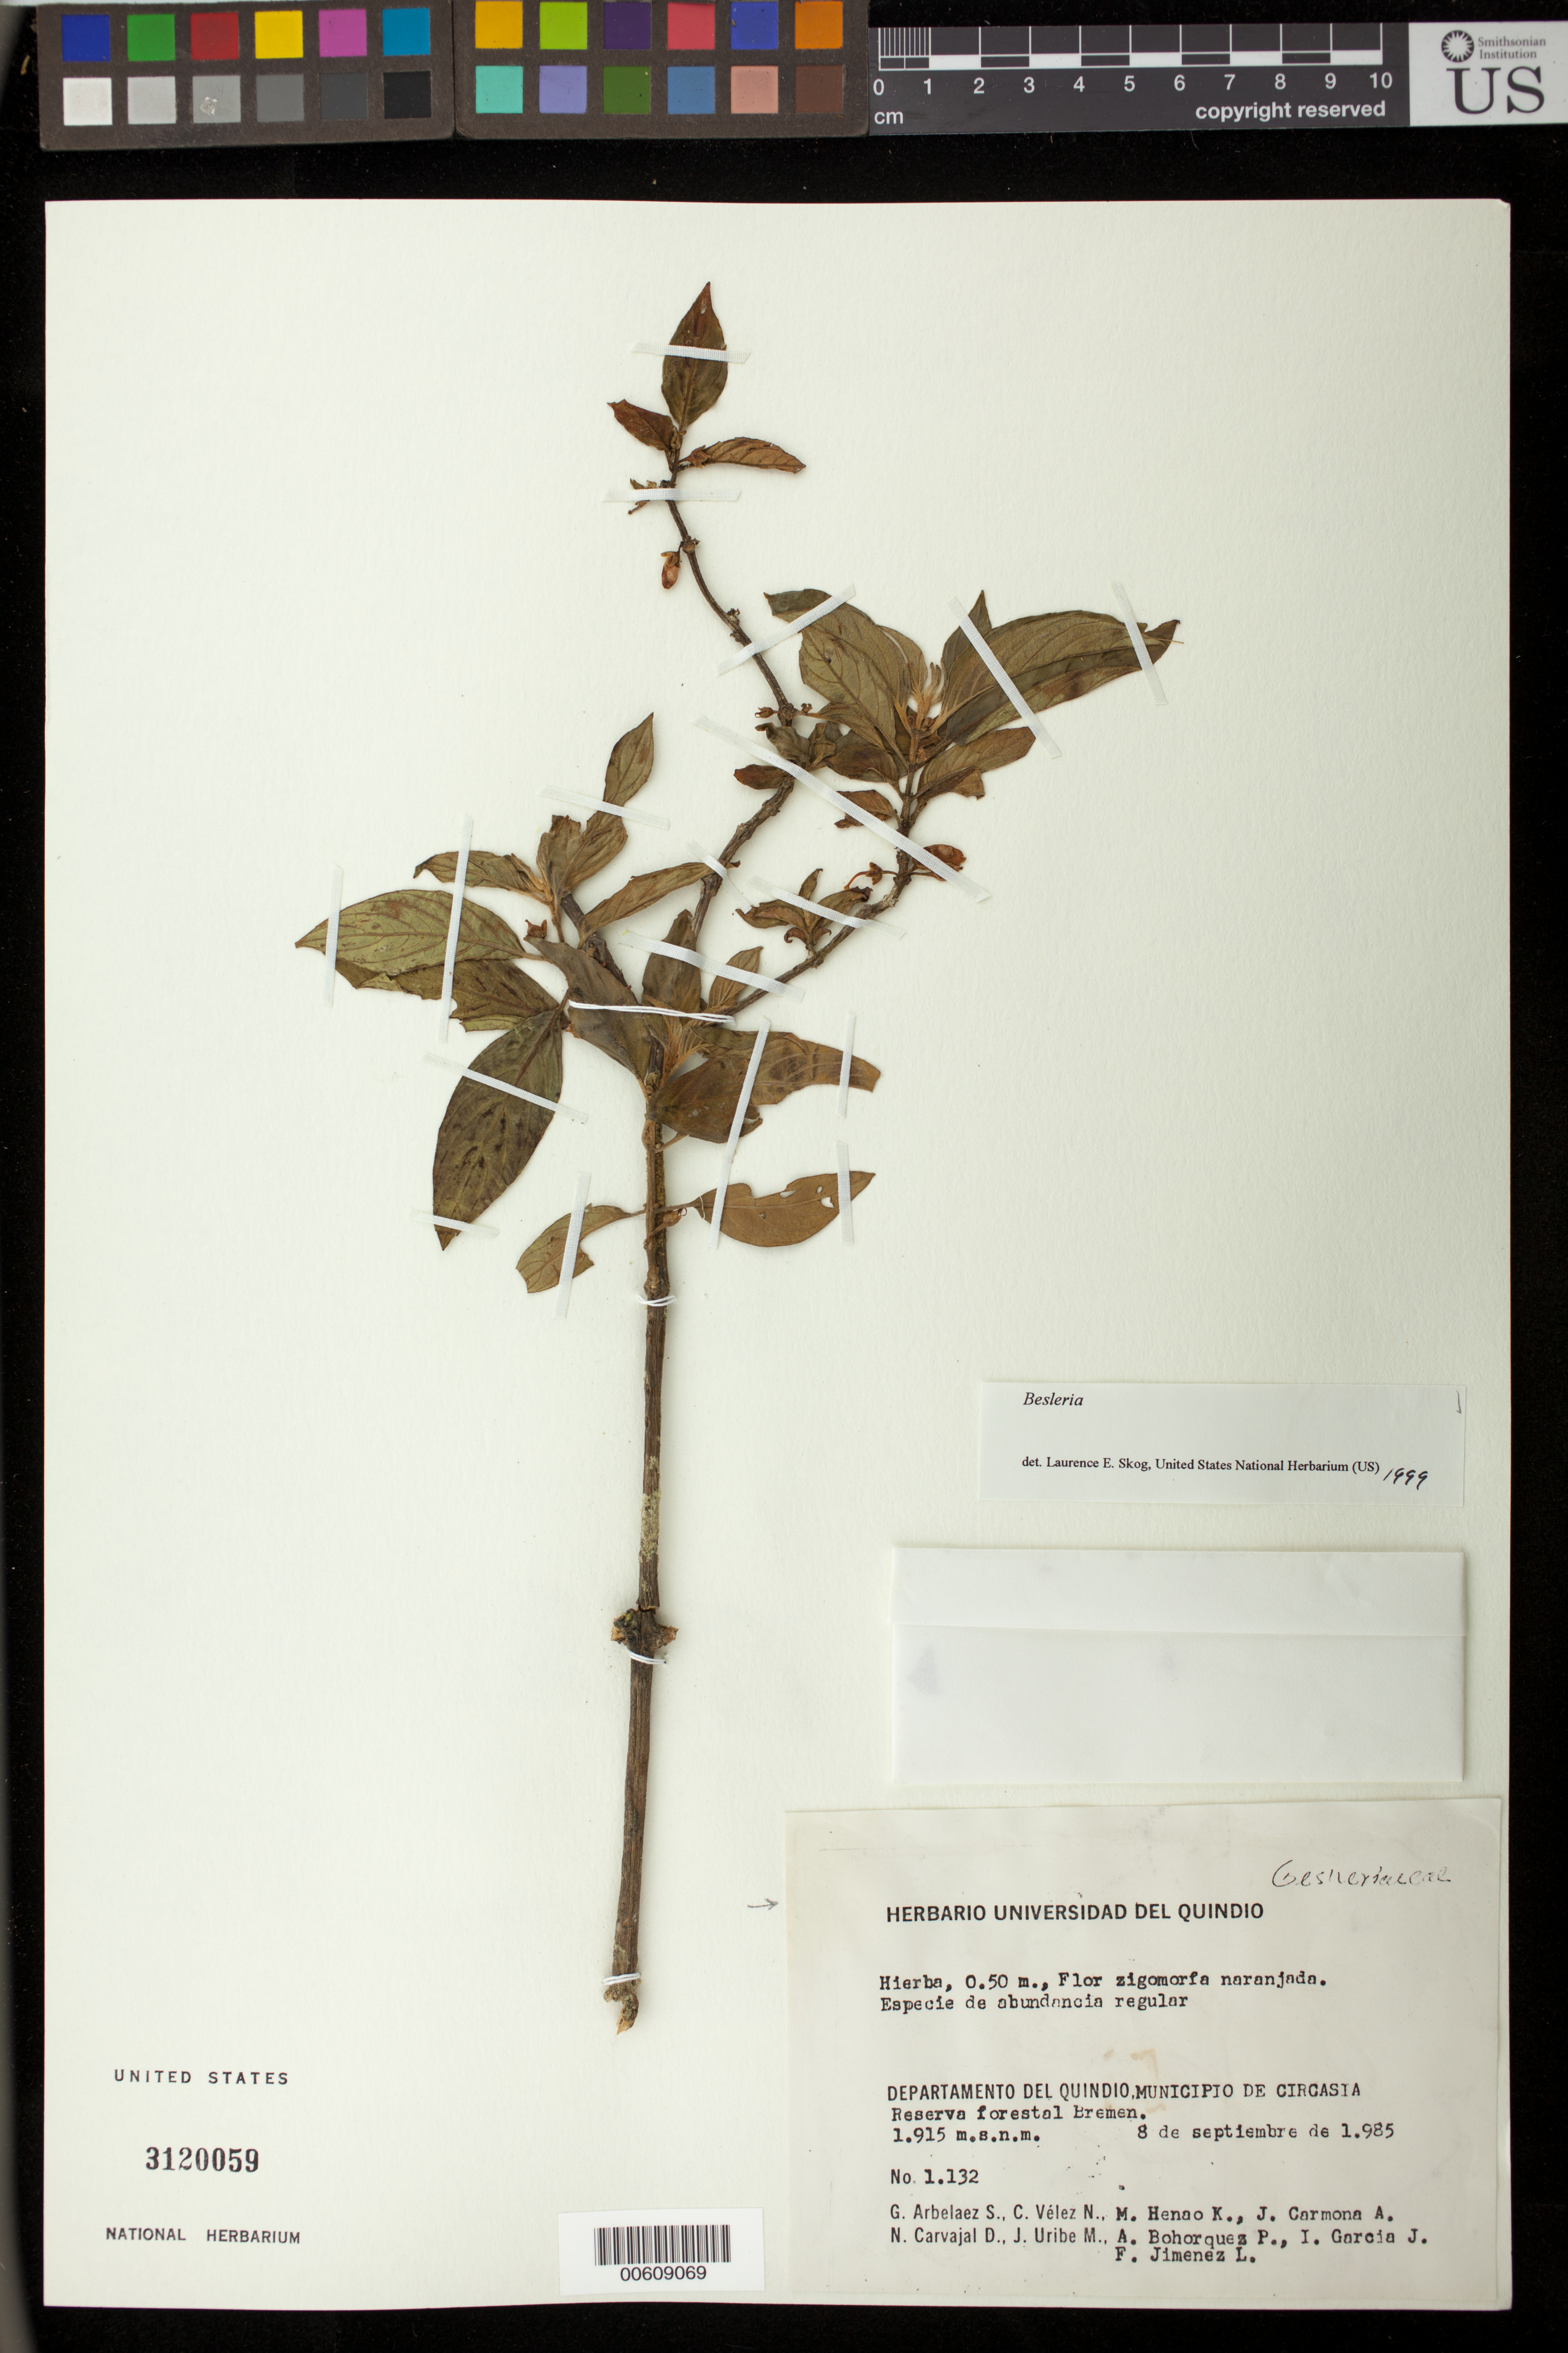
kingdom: Plantae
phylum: Tracheophyta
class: Magnoliopsida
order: Lamiales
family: Gesneriaceae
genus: Besleria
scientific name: Besleria sp.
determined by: Skog, Laurence E.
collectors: G. Arbelaez S., C. Vélez N., M. Henao K., J. Carmona A., N. Carvajal D., J. Uribe M. & et al.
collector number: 1132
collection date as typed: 08 Sep 1985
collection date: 1985-09-08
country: Colombia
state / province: Quindío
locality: Mpio. de Circasia; Reserva forestal Bremen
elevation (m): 1915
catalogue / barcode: US 3120059